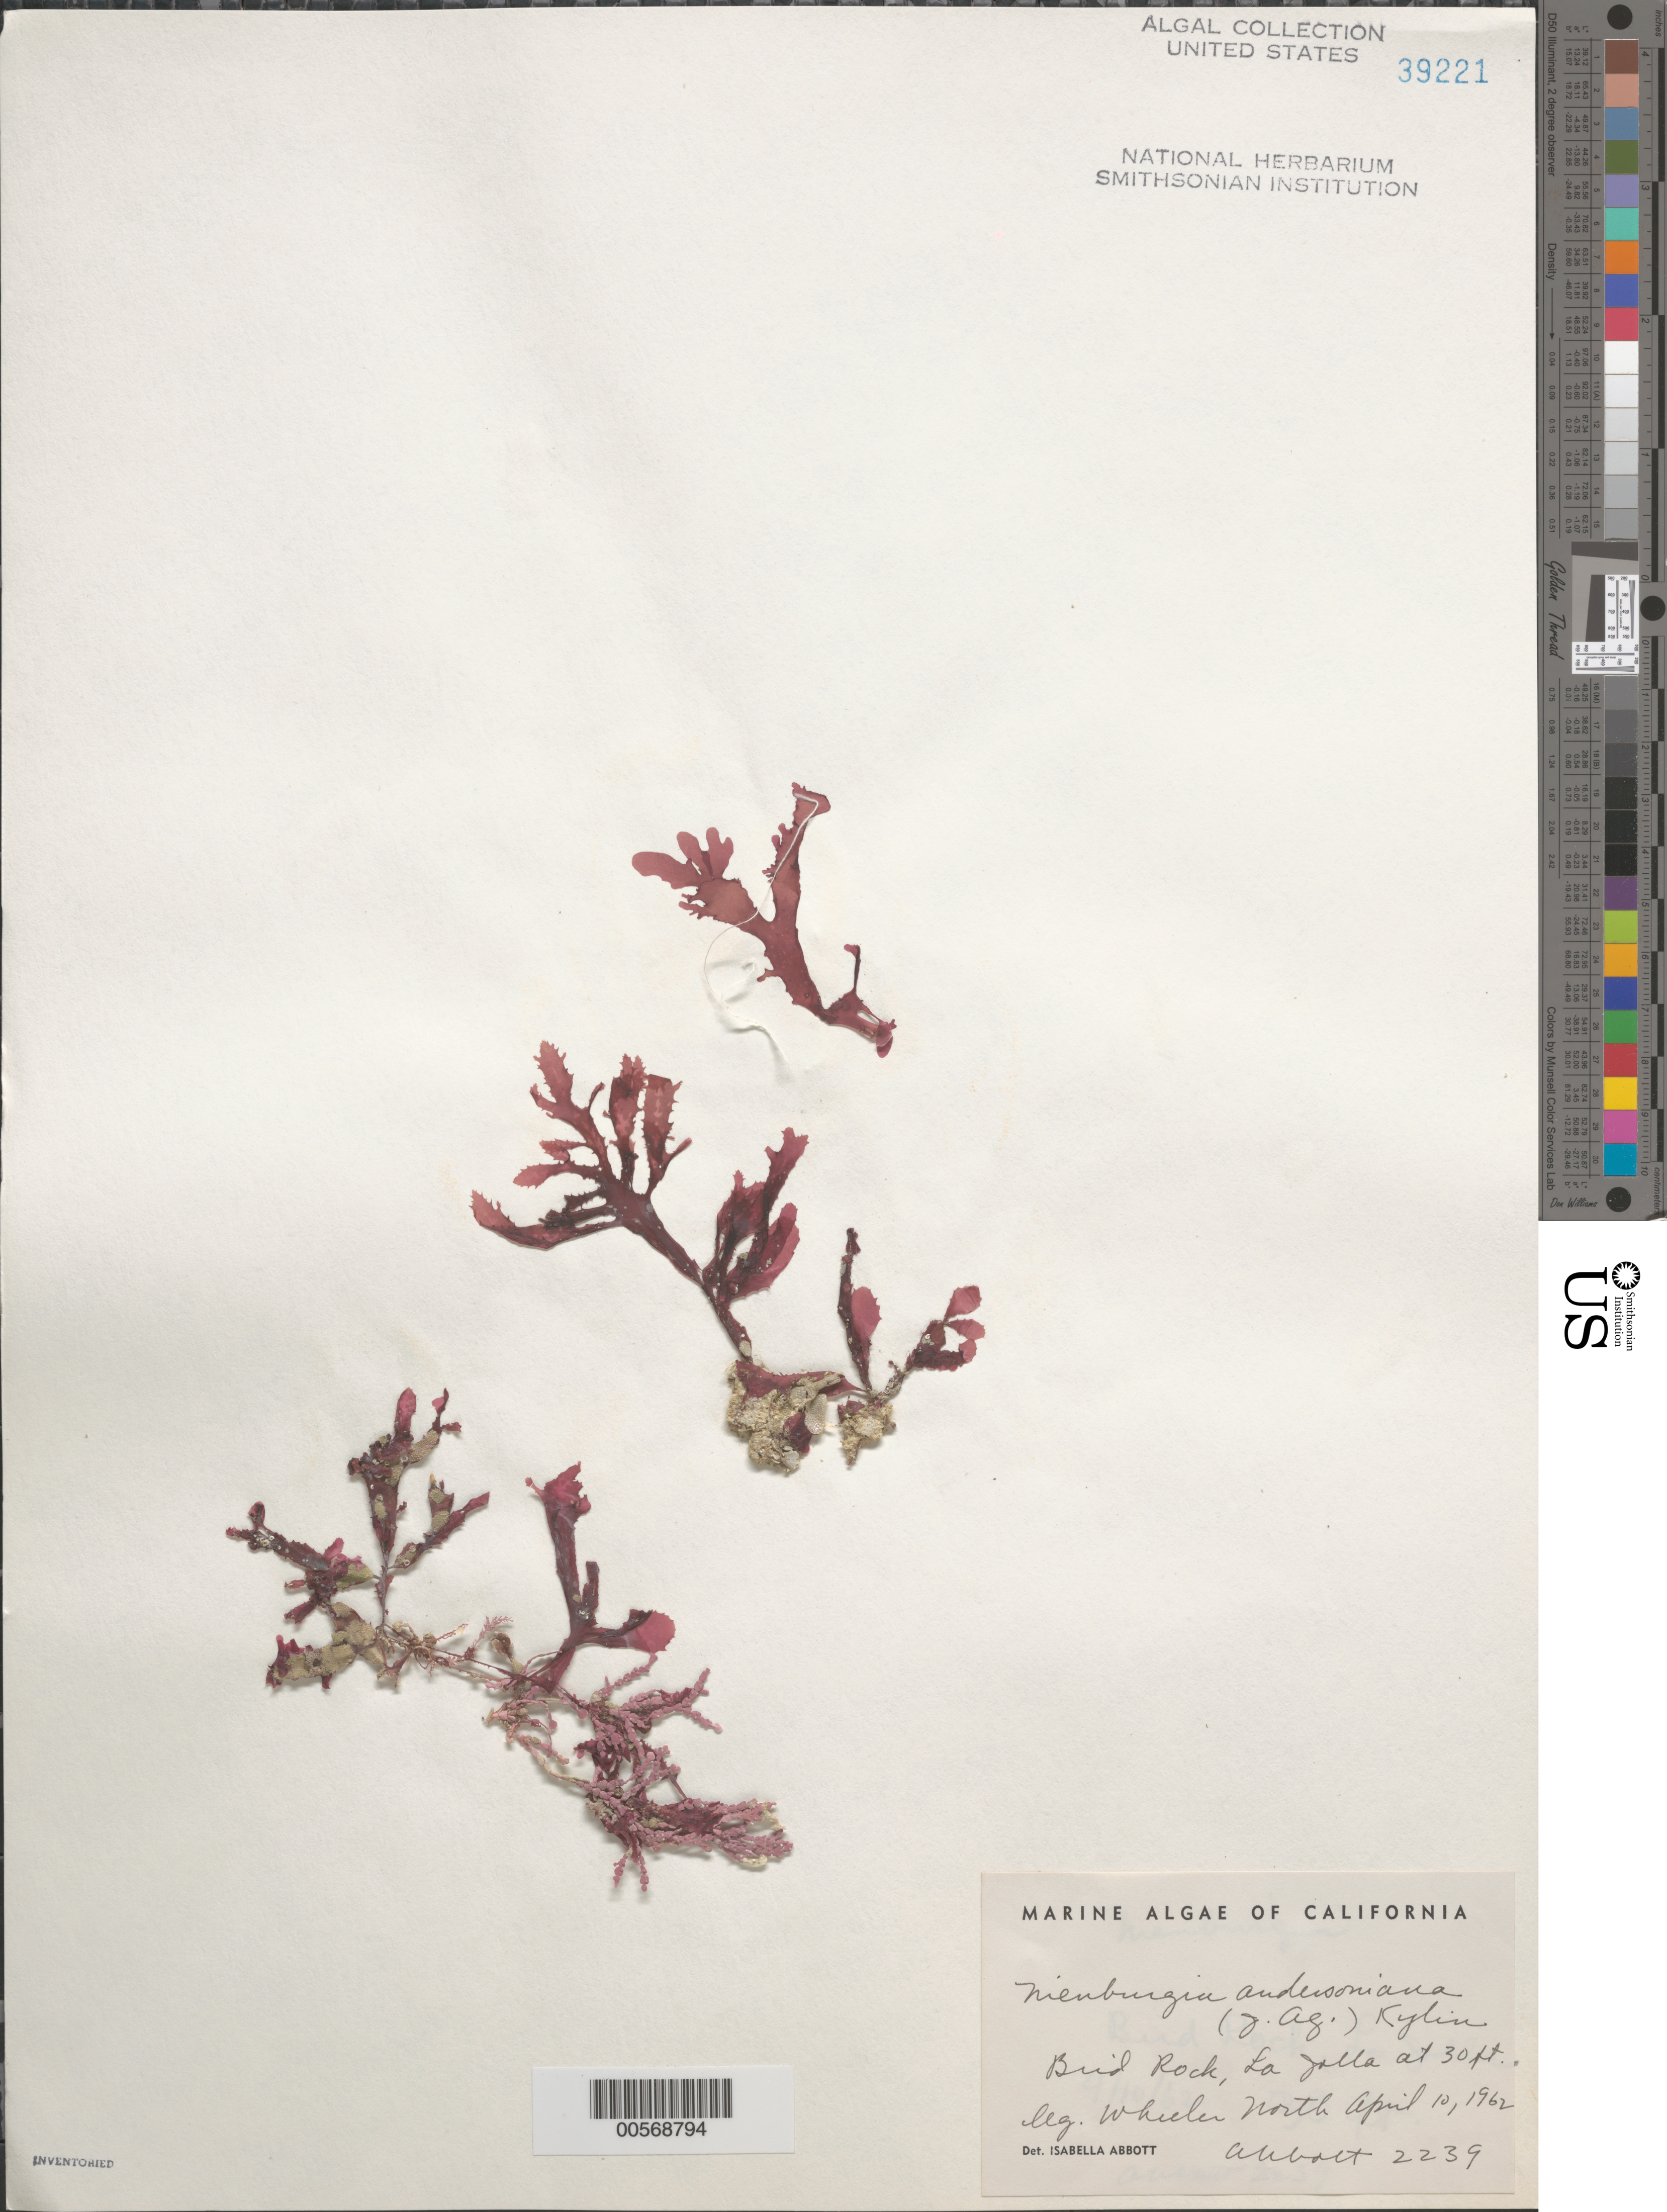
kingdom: Plantae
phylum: Rhodophyta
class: Florideophyceae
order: Ceramiales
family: Delesseriaceae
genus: Nienburgia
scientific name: Nienburgia andersoniana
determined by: Abbott, Isabella A.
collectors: W. North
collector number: IAA 2239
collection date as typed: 10 Apr 1962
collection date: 1962-04-10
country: United States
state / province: California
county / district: San Diego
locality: Bird Rock, La Jolla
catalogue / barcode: US 39221